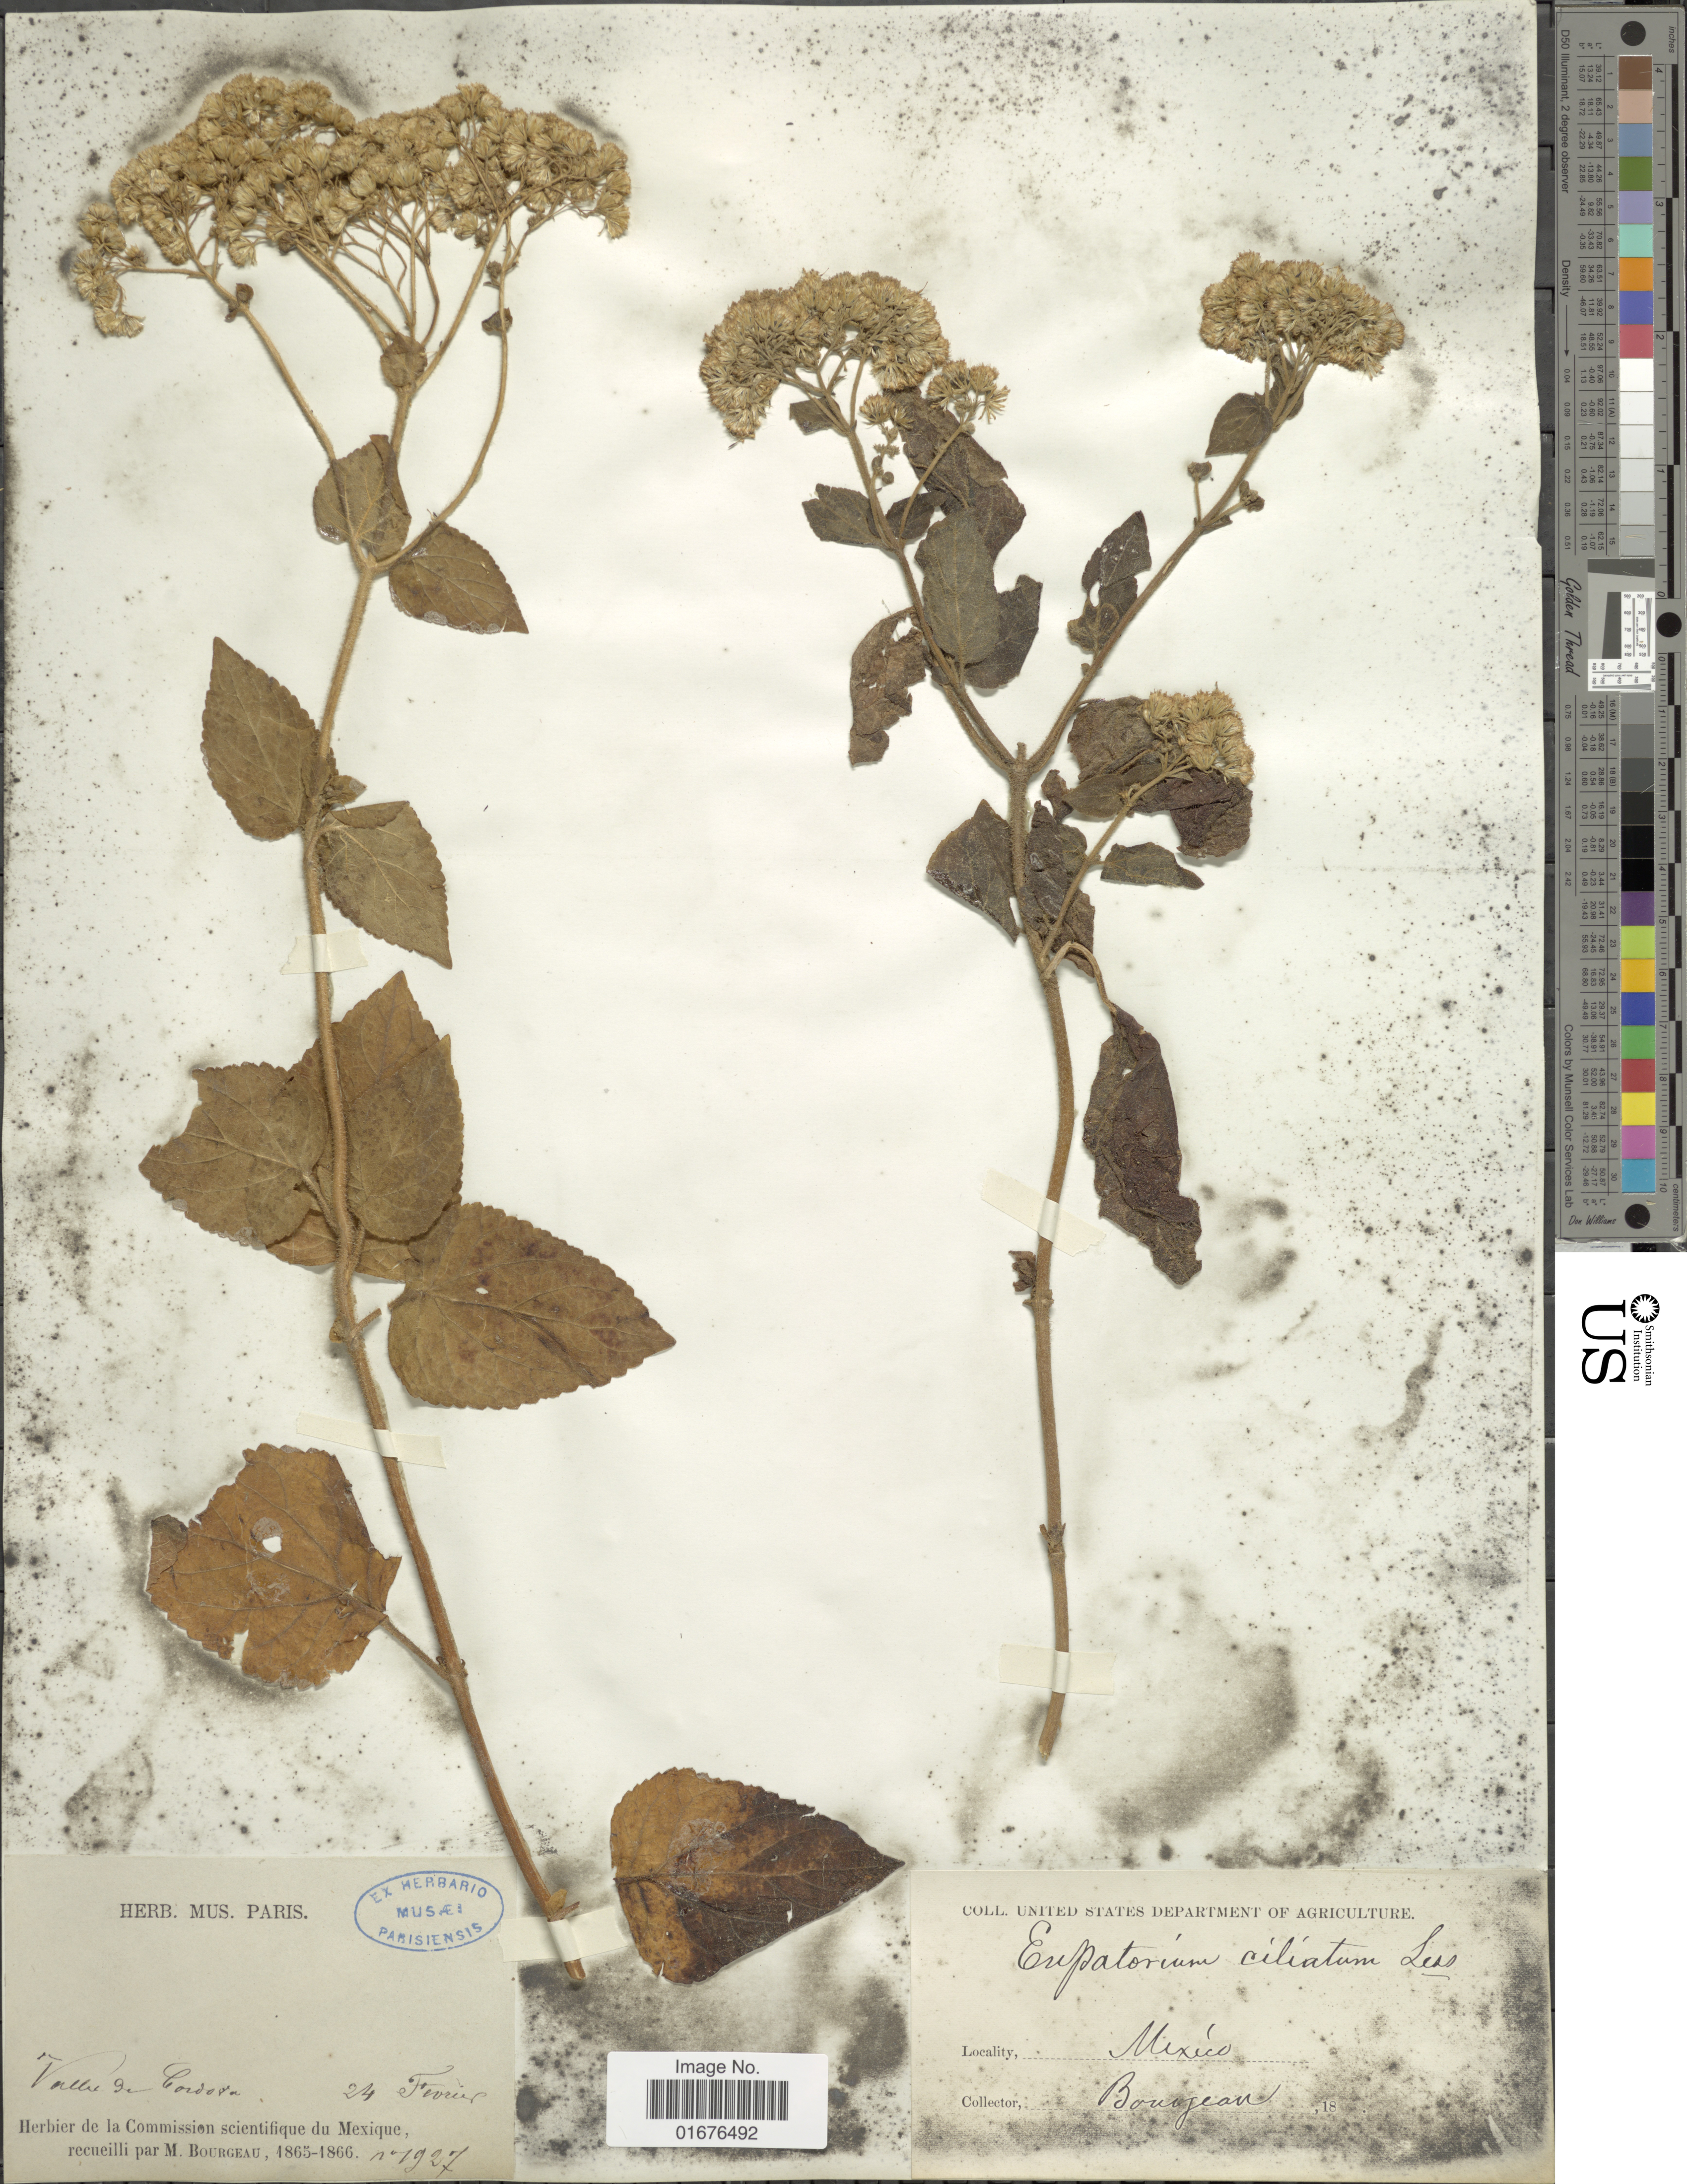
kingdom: Plantae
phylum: Tracheophyta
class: Magnoliopsida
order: Asterales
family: Asteraceae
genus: Ageratina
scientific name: Ageratina pichinchensis var. bustamenta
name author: (DC.) R.M. King & H. Rob.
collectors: M. Bourgeau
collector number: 1927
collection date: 1865-02-24/1866-02-24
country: Mexico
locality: Valle de Cordova